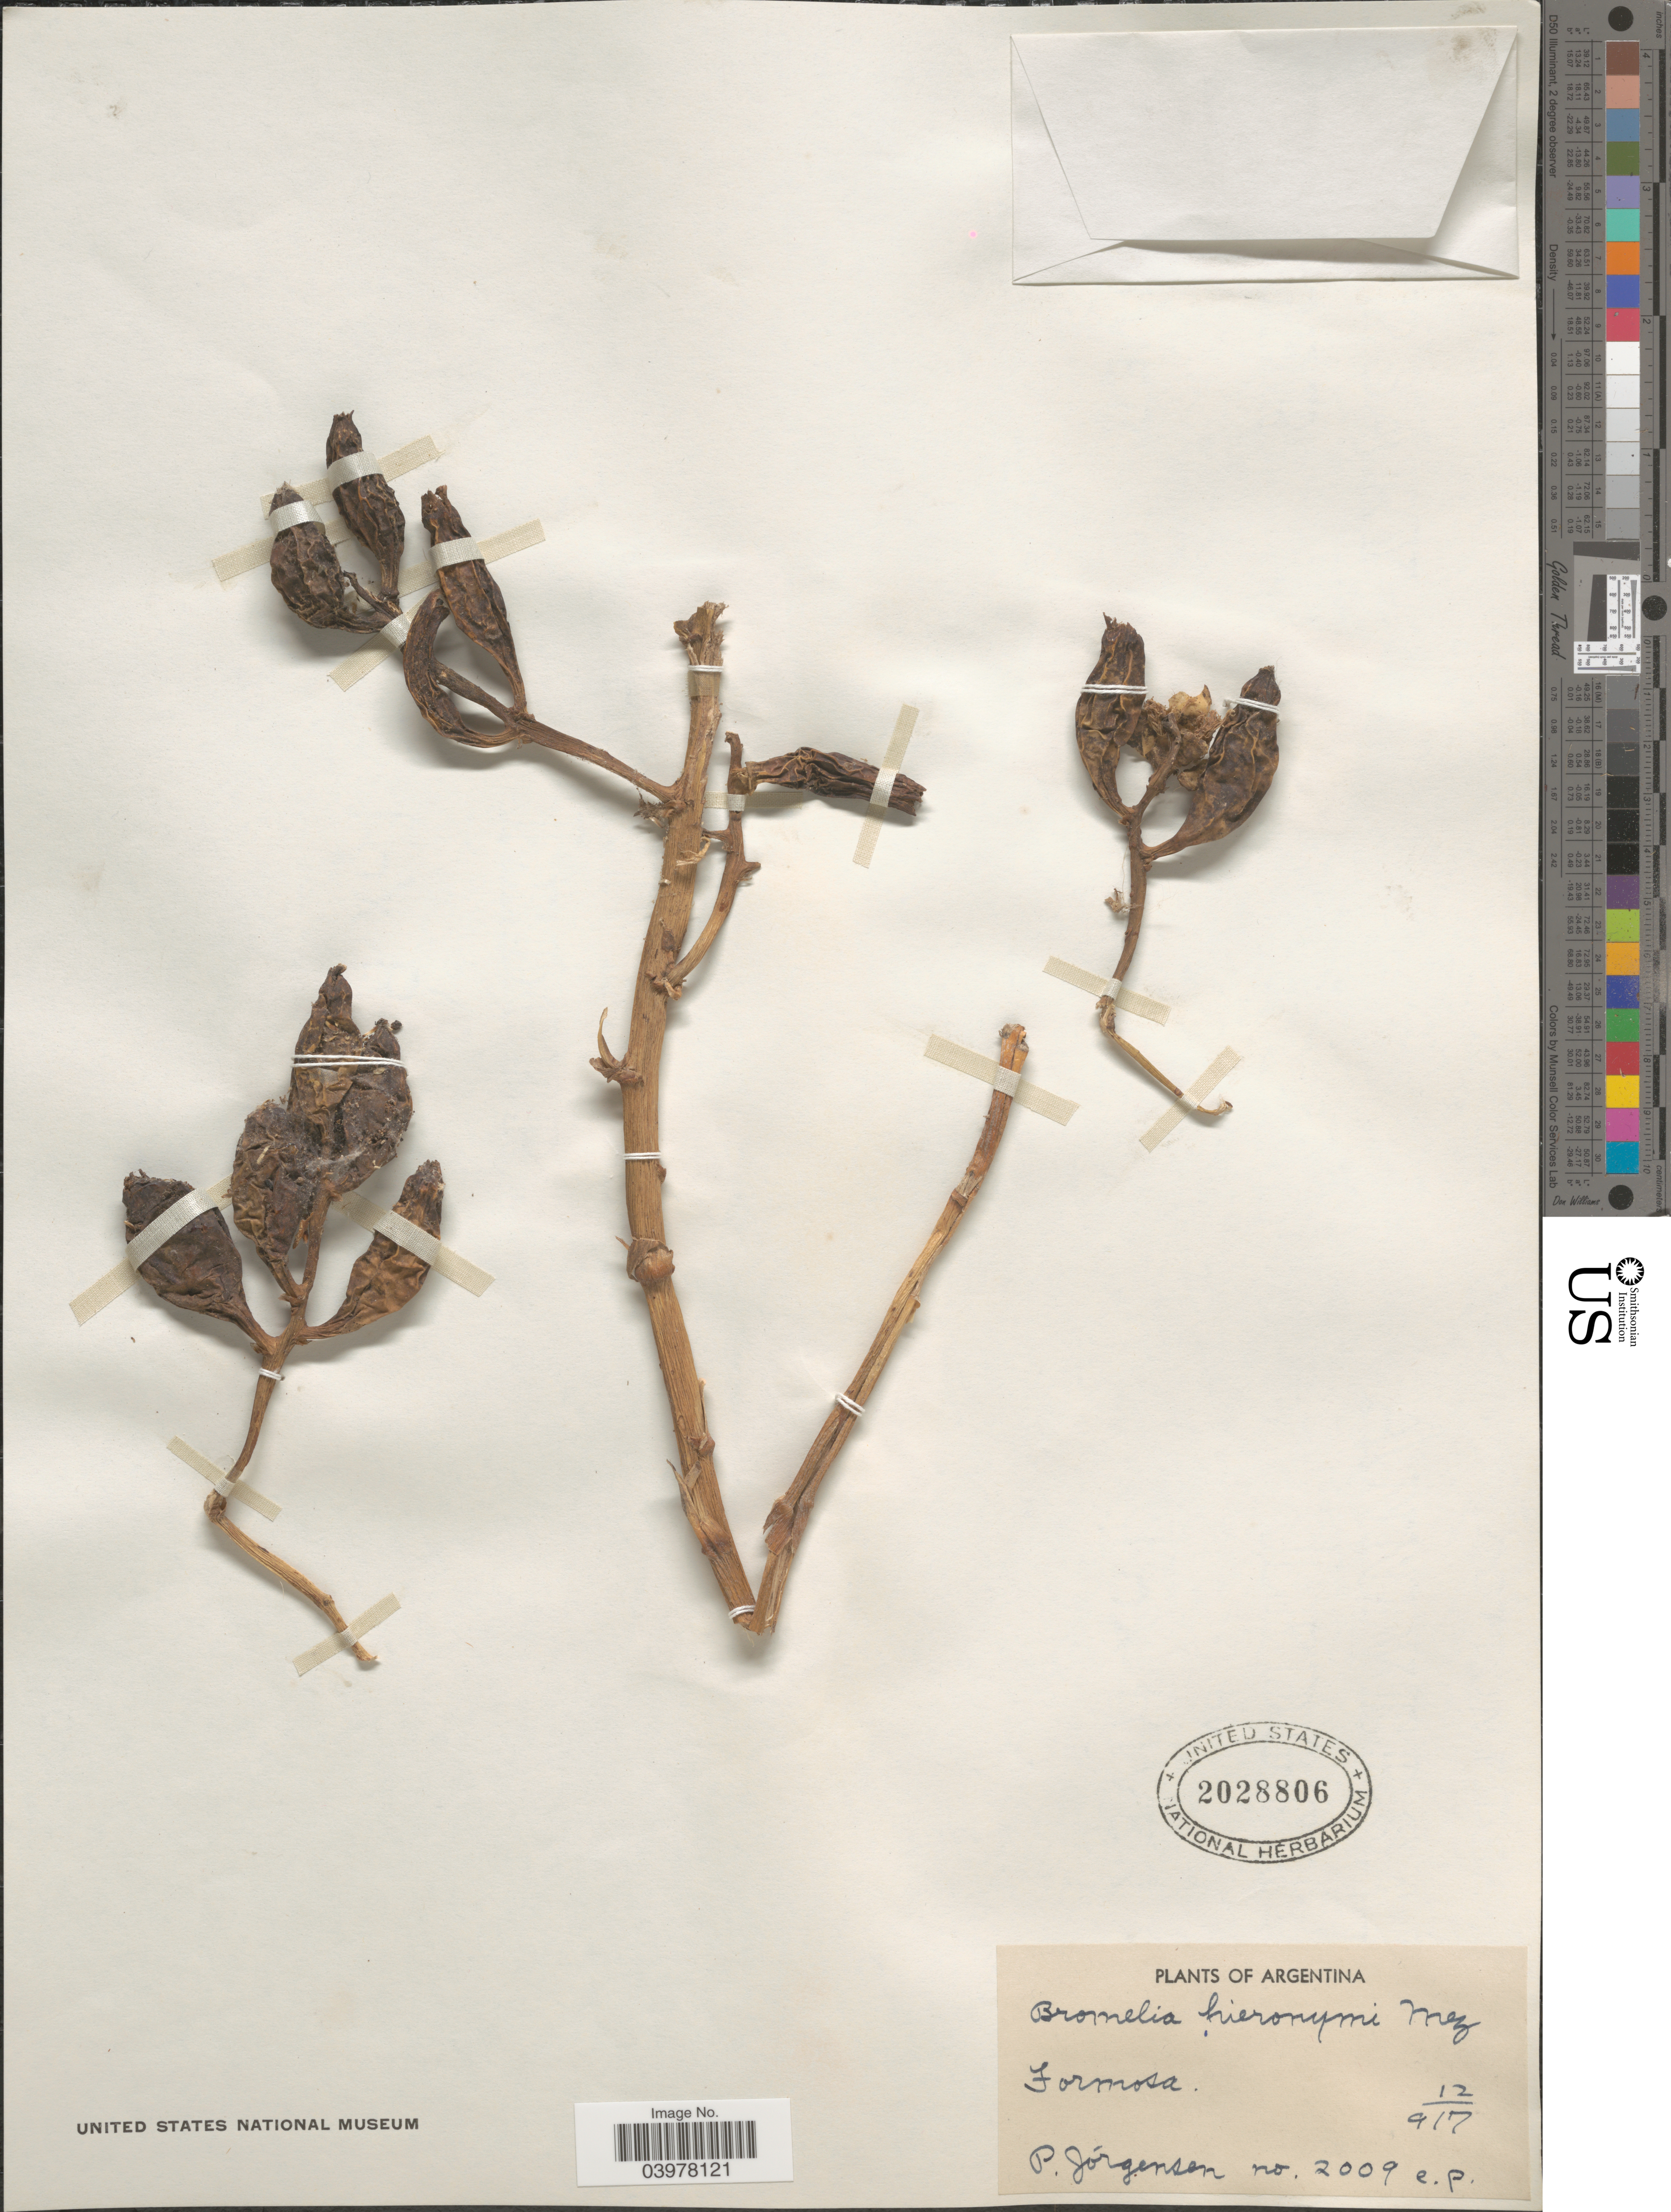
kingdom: Plantae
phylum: Tracheophyta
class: Liliopsida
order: Poales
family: Bromeliaceae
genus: Bromelia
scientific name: Bromelia hieronymi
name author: Mez in Mart.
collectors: P. Jörgensen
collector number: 2009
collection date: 1917-12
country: Argentina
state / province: Formosa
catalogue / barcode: US 2028806